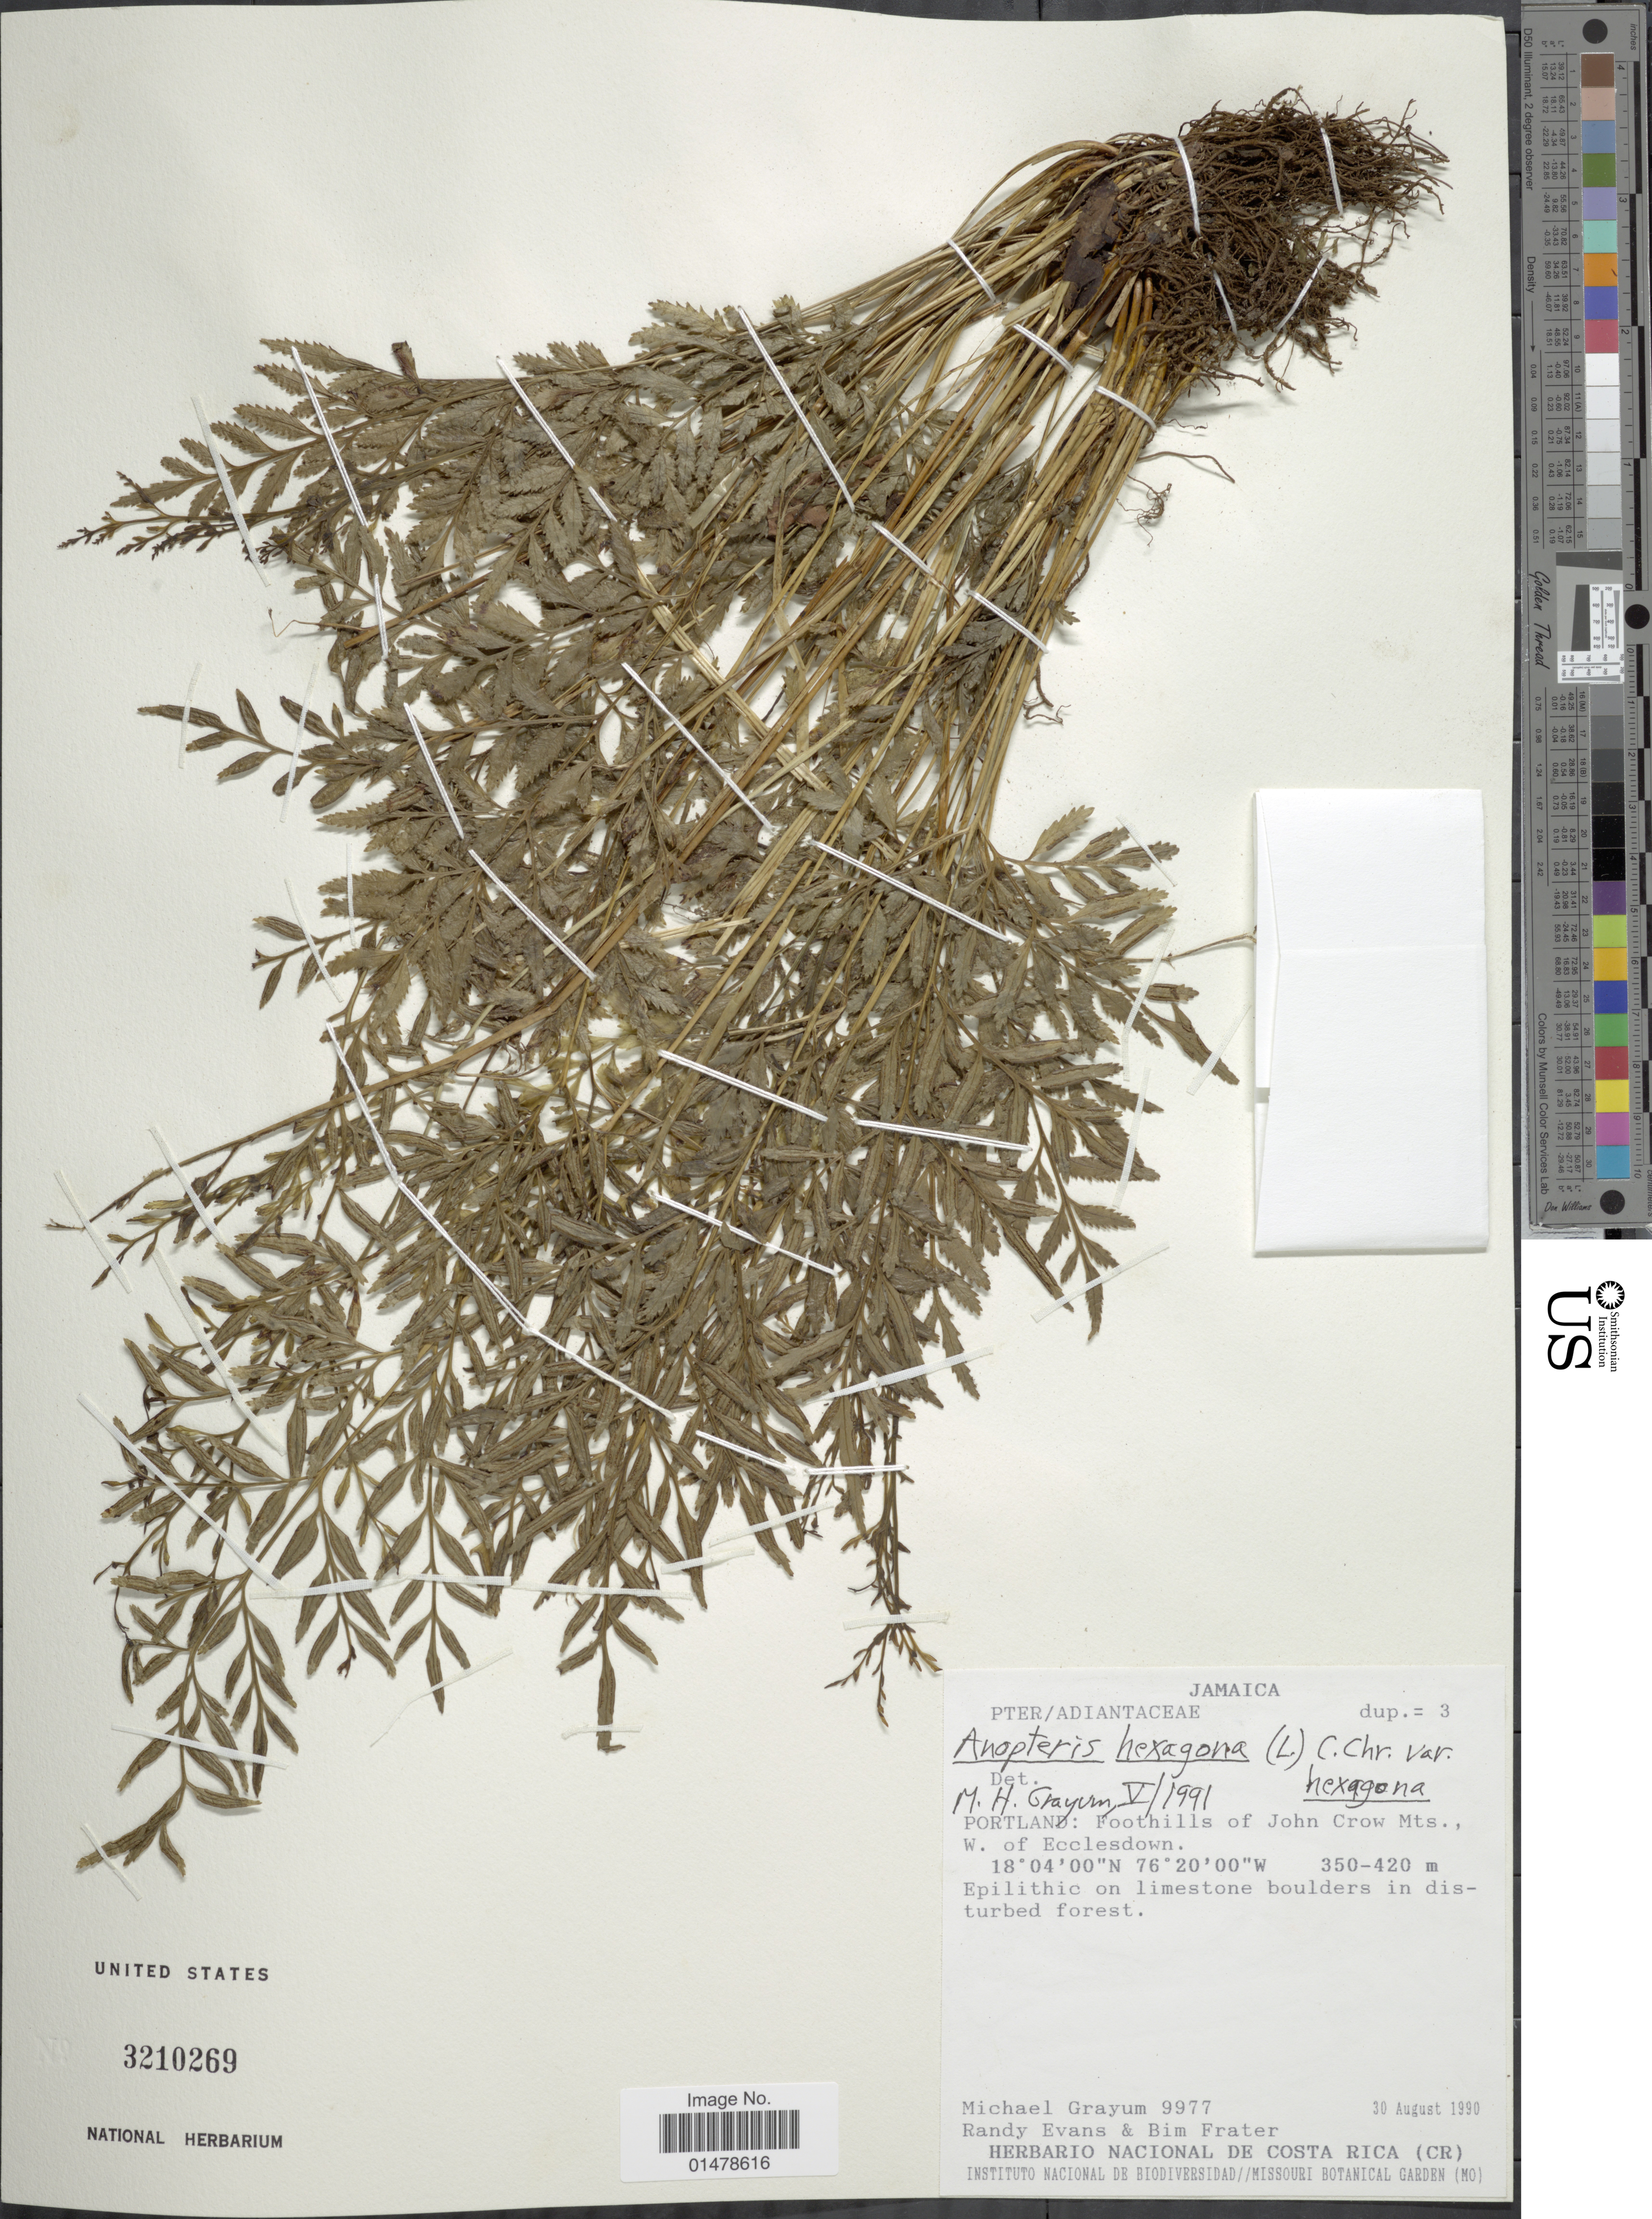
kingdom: Plantae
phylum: Tracheophyta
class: Polypodiopsida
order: Polypodiales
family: Pteridaceae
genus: Pteris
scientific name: Pteris hexagona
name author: (L.) Proctor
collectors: M. H. Grayum, R. Evans & B. Frater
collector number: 9977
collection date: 1990-08-30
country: Jamaica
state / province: Portland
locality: Foothills of John Crow Mts., W of Ecclesdown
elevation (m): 350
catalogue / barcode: US 3210269